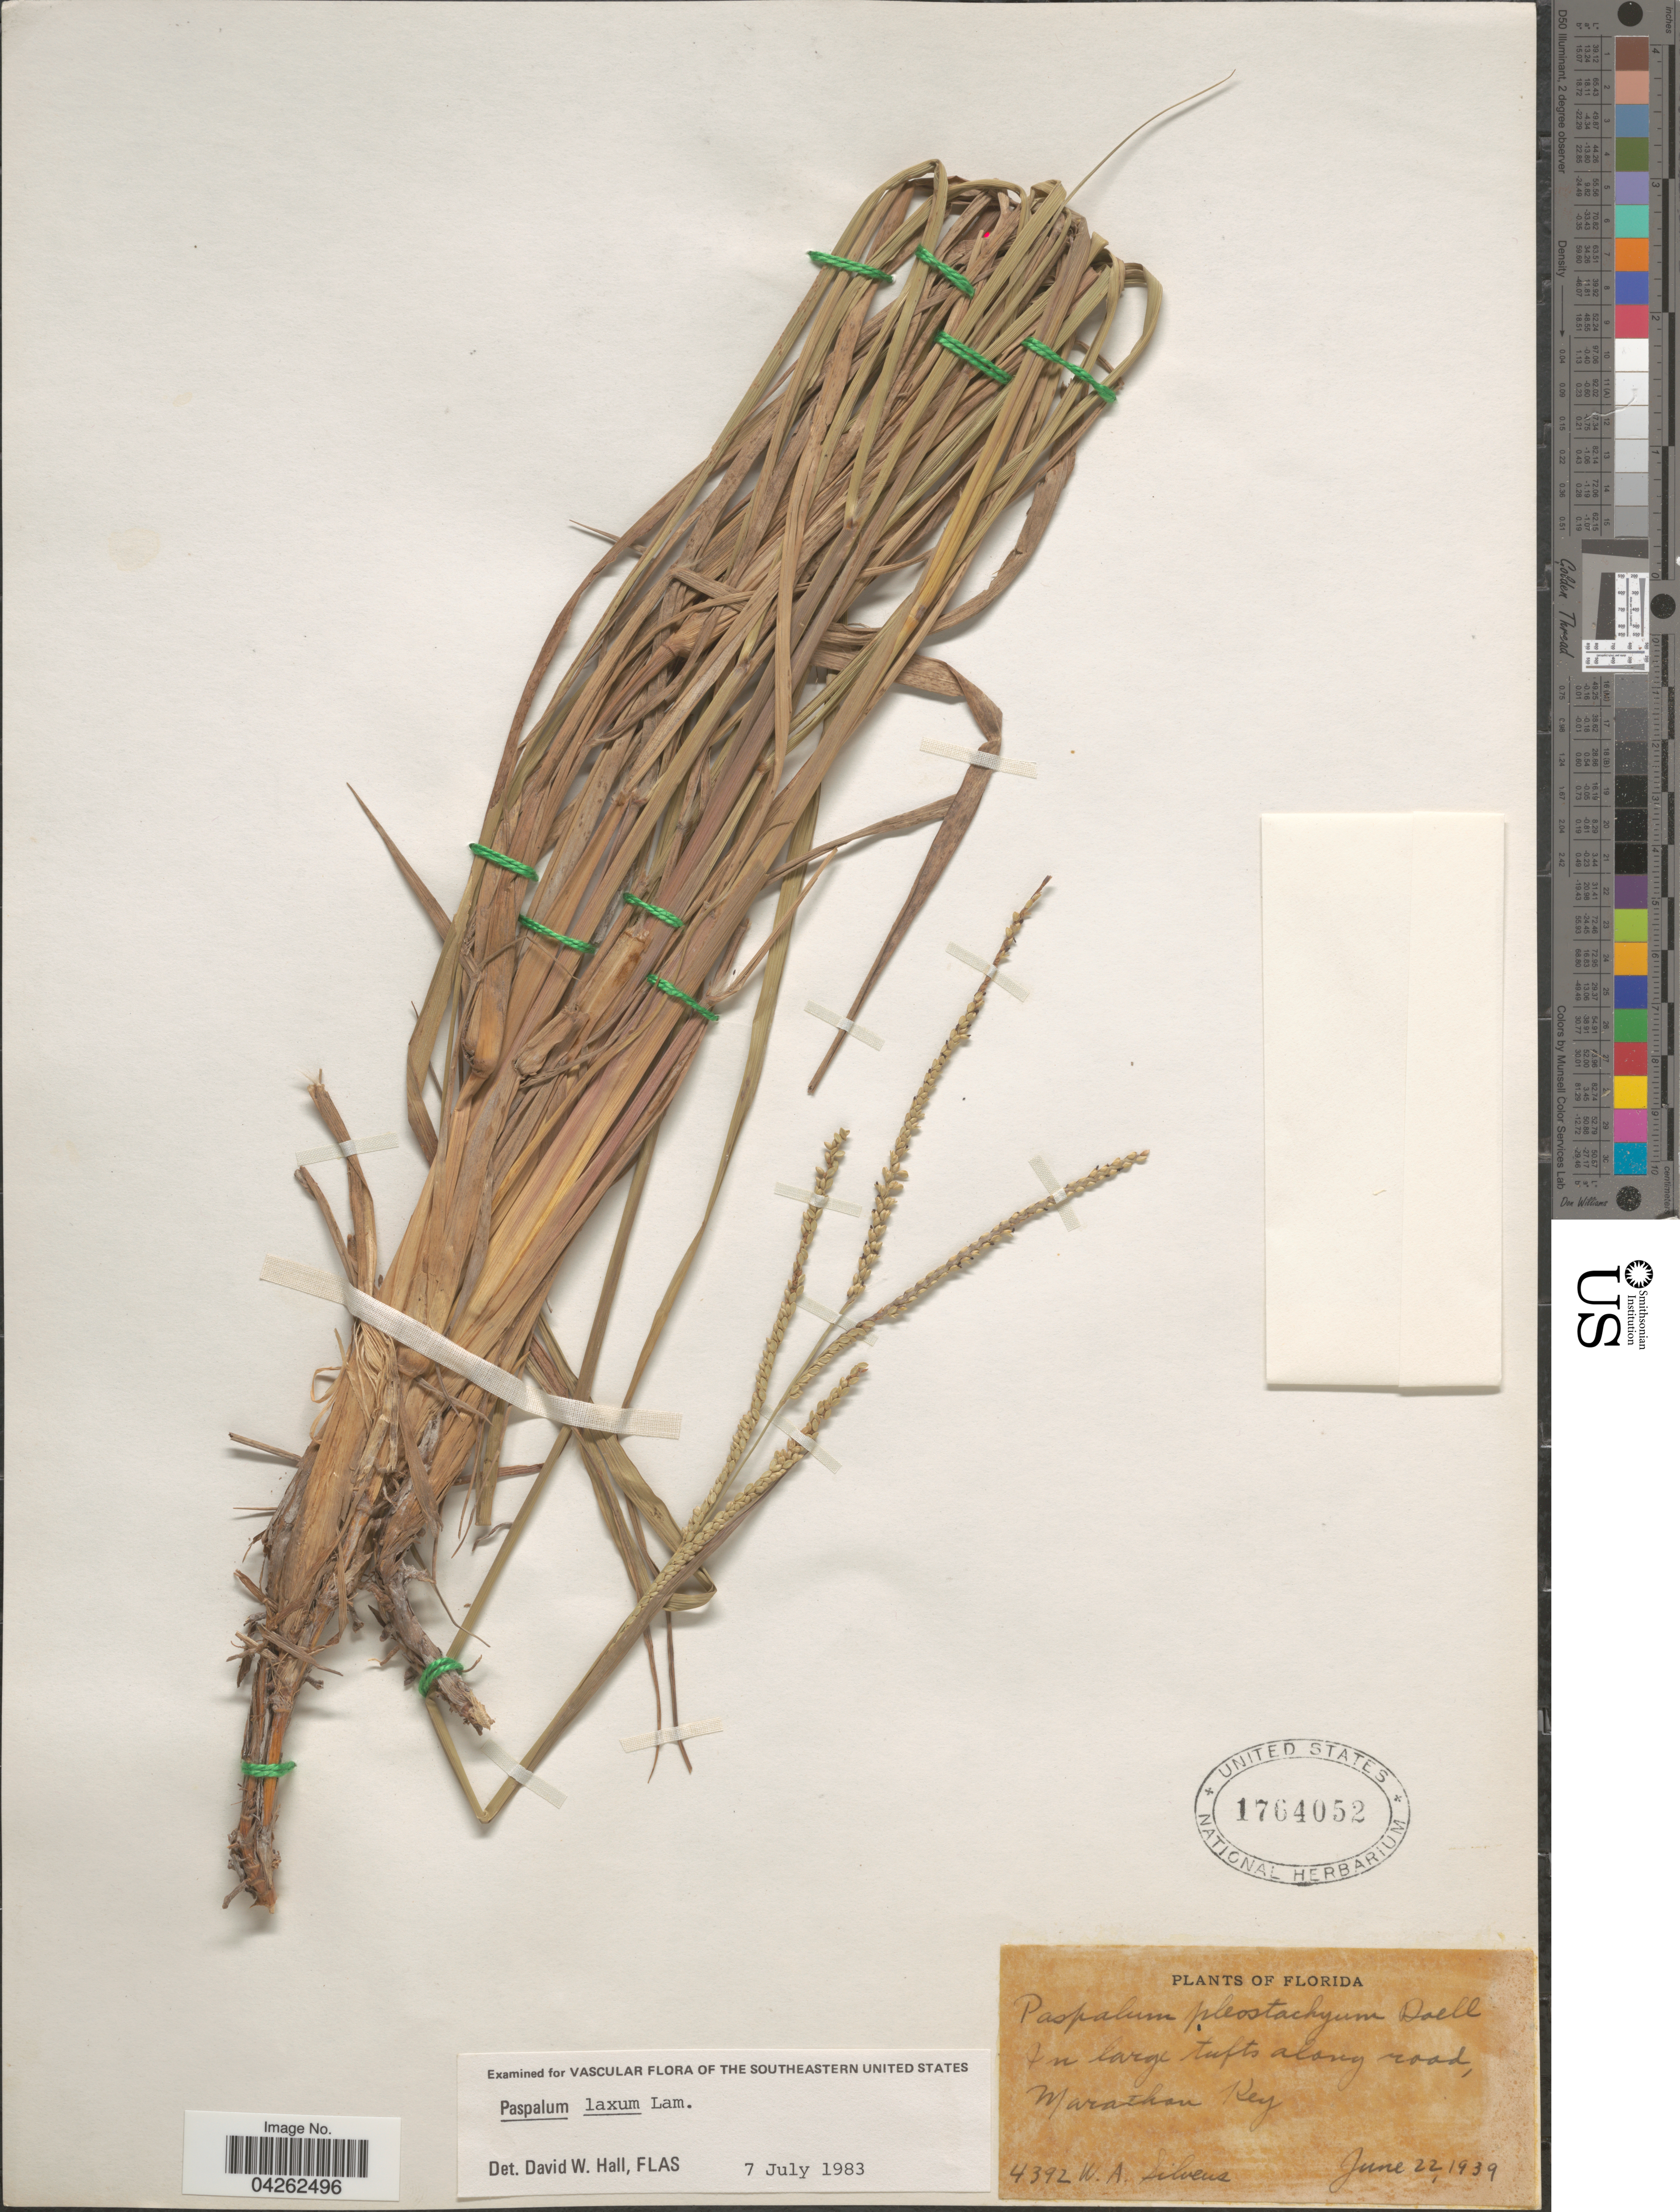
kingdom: Plantae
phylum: Tracheophyta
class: Liliopsida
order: Poales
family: Poaceae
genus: Paspalum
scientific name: Paspalum laxum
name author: Lam.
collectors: W. Silveus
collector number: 4392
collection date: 1939-06-22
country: United States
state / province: Florida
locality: In large tufts along road, Marathon Key.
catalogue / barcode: US 1764052